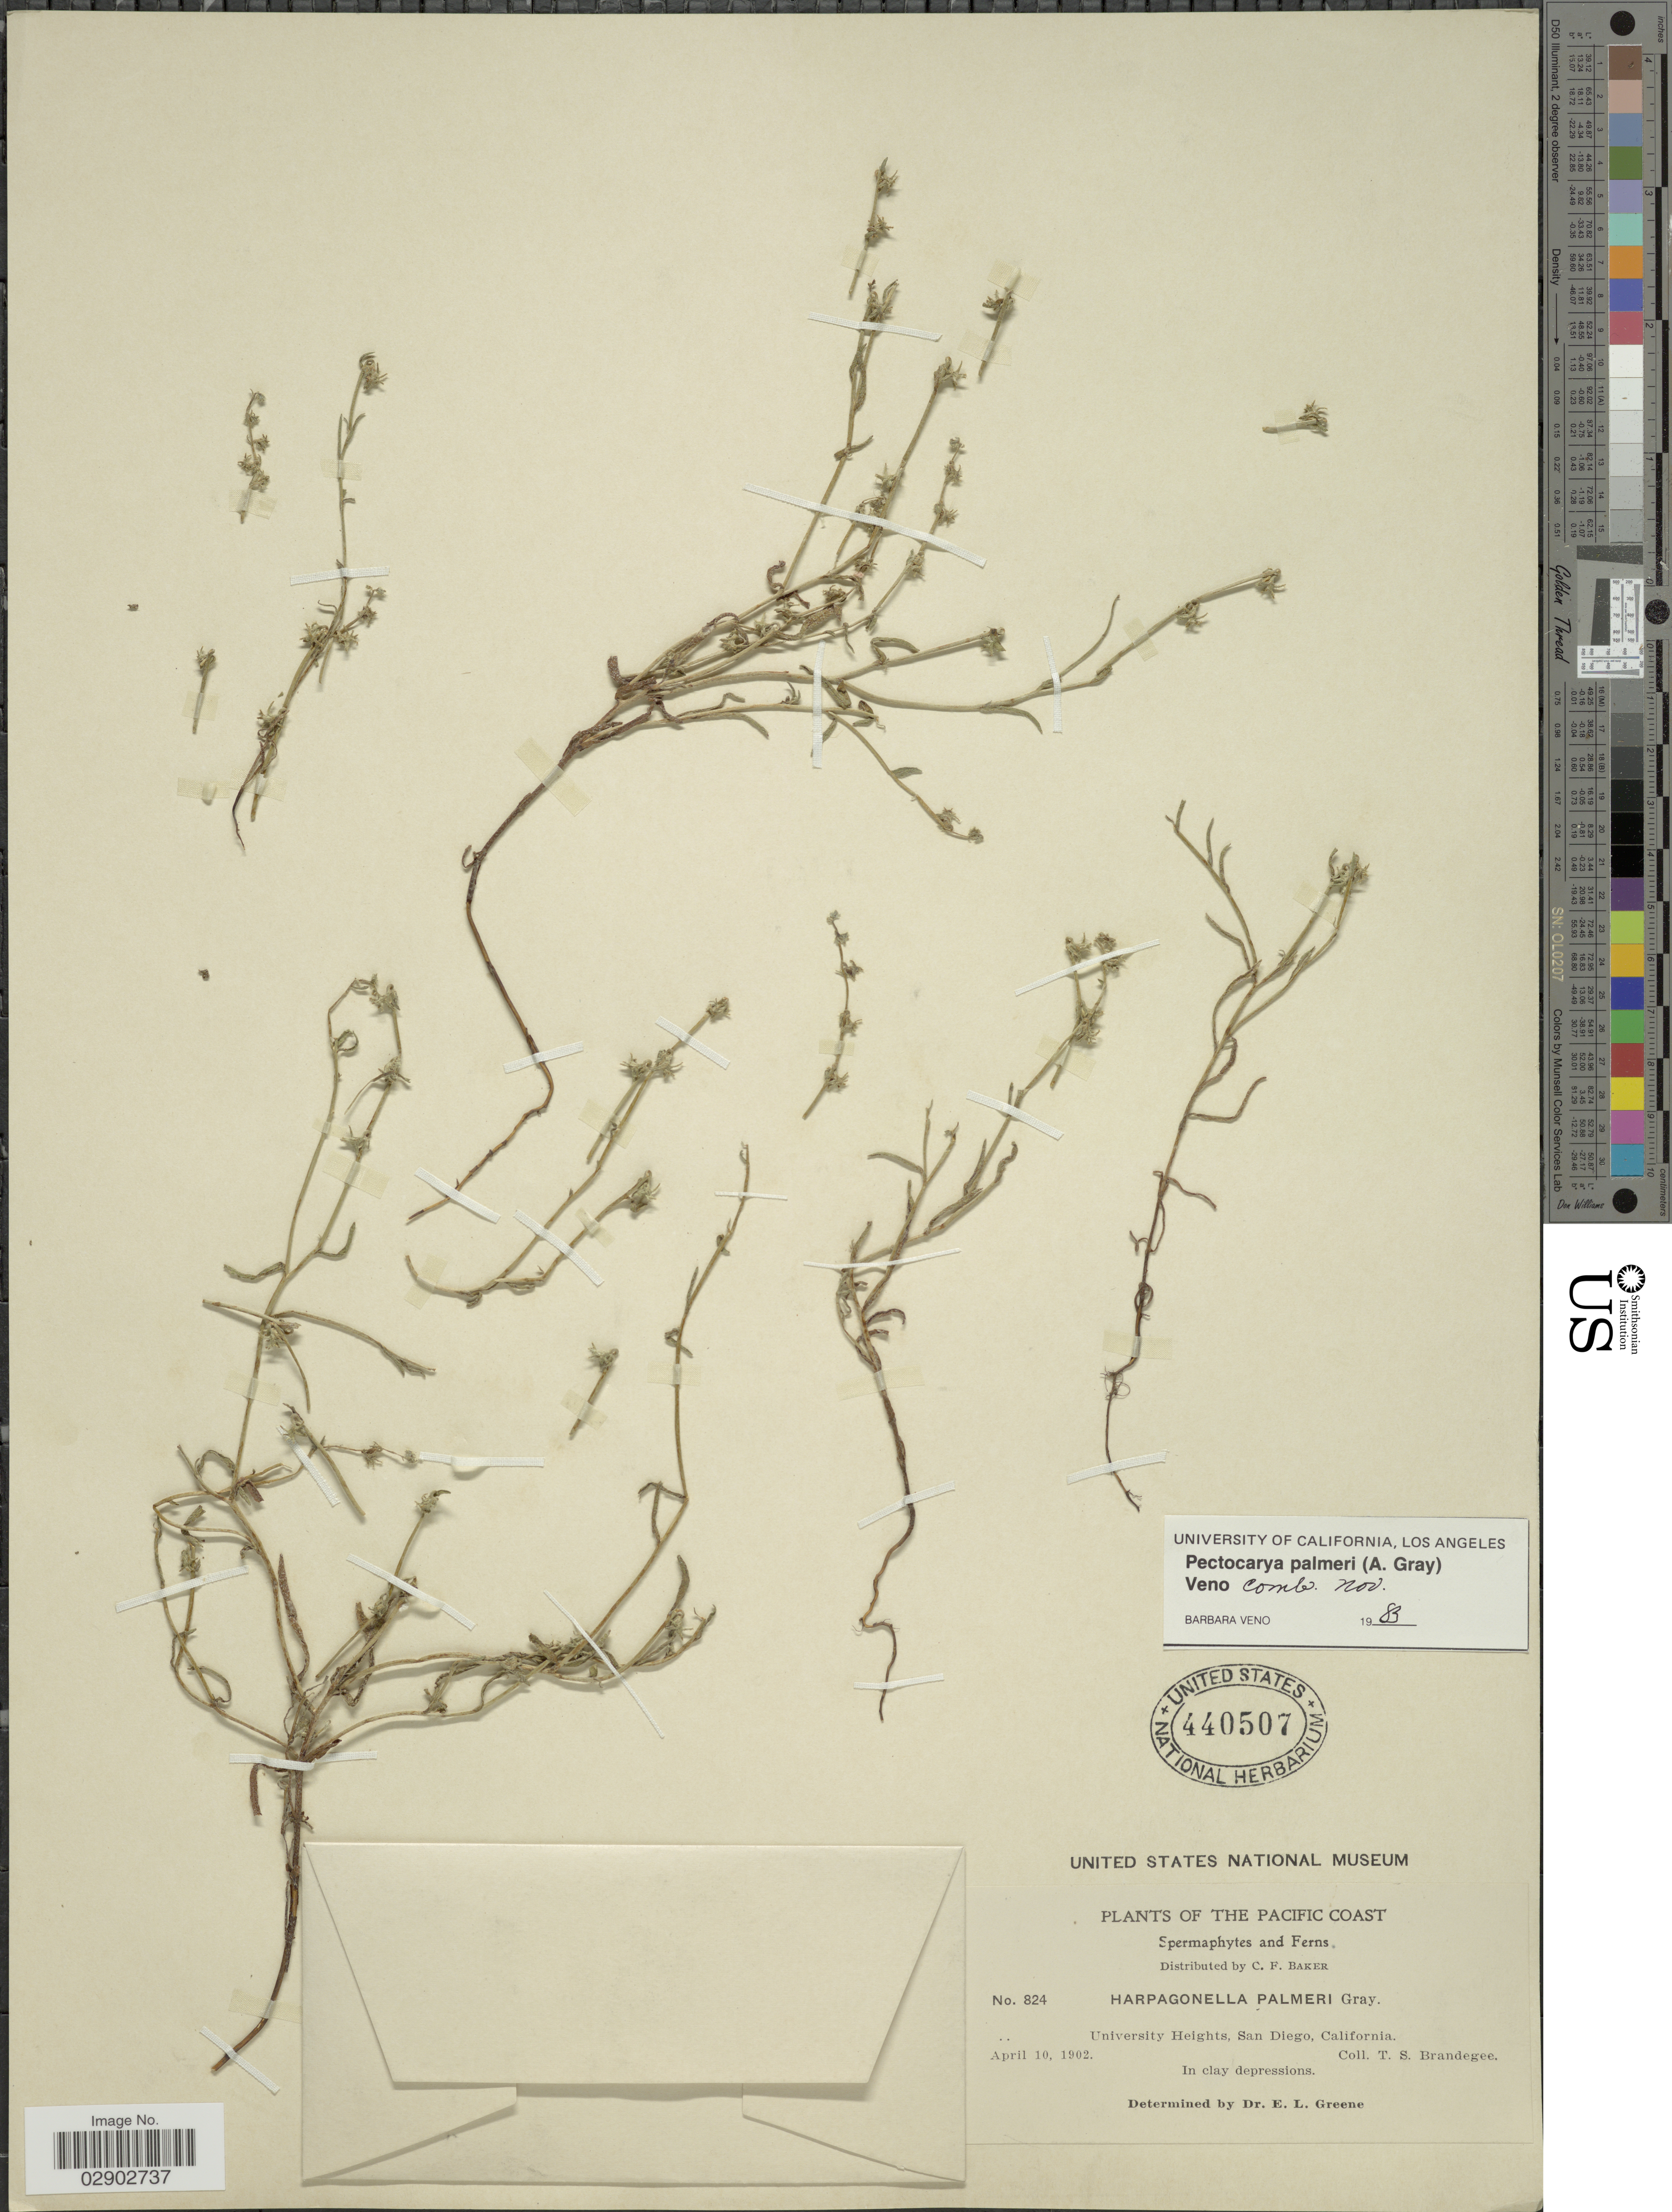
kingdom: Plantae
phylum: Tracheophyta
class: Magnoliopsida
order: Boraginales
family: Boraginaceae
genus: Harpagonella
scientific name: Harpagonella palmeri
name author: A. Gray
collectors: T. S. Brandegee (herbarium)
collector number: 824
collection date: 1902-04-10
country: United States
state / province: California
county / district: San Diego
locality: The Pacific Coast, University Heights, San Diego.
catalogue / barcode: US 440507